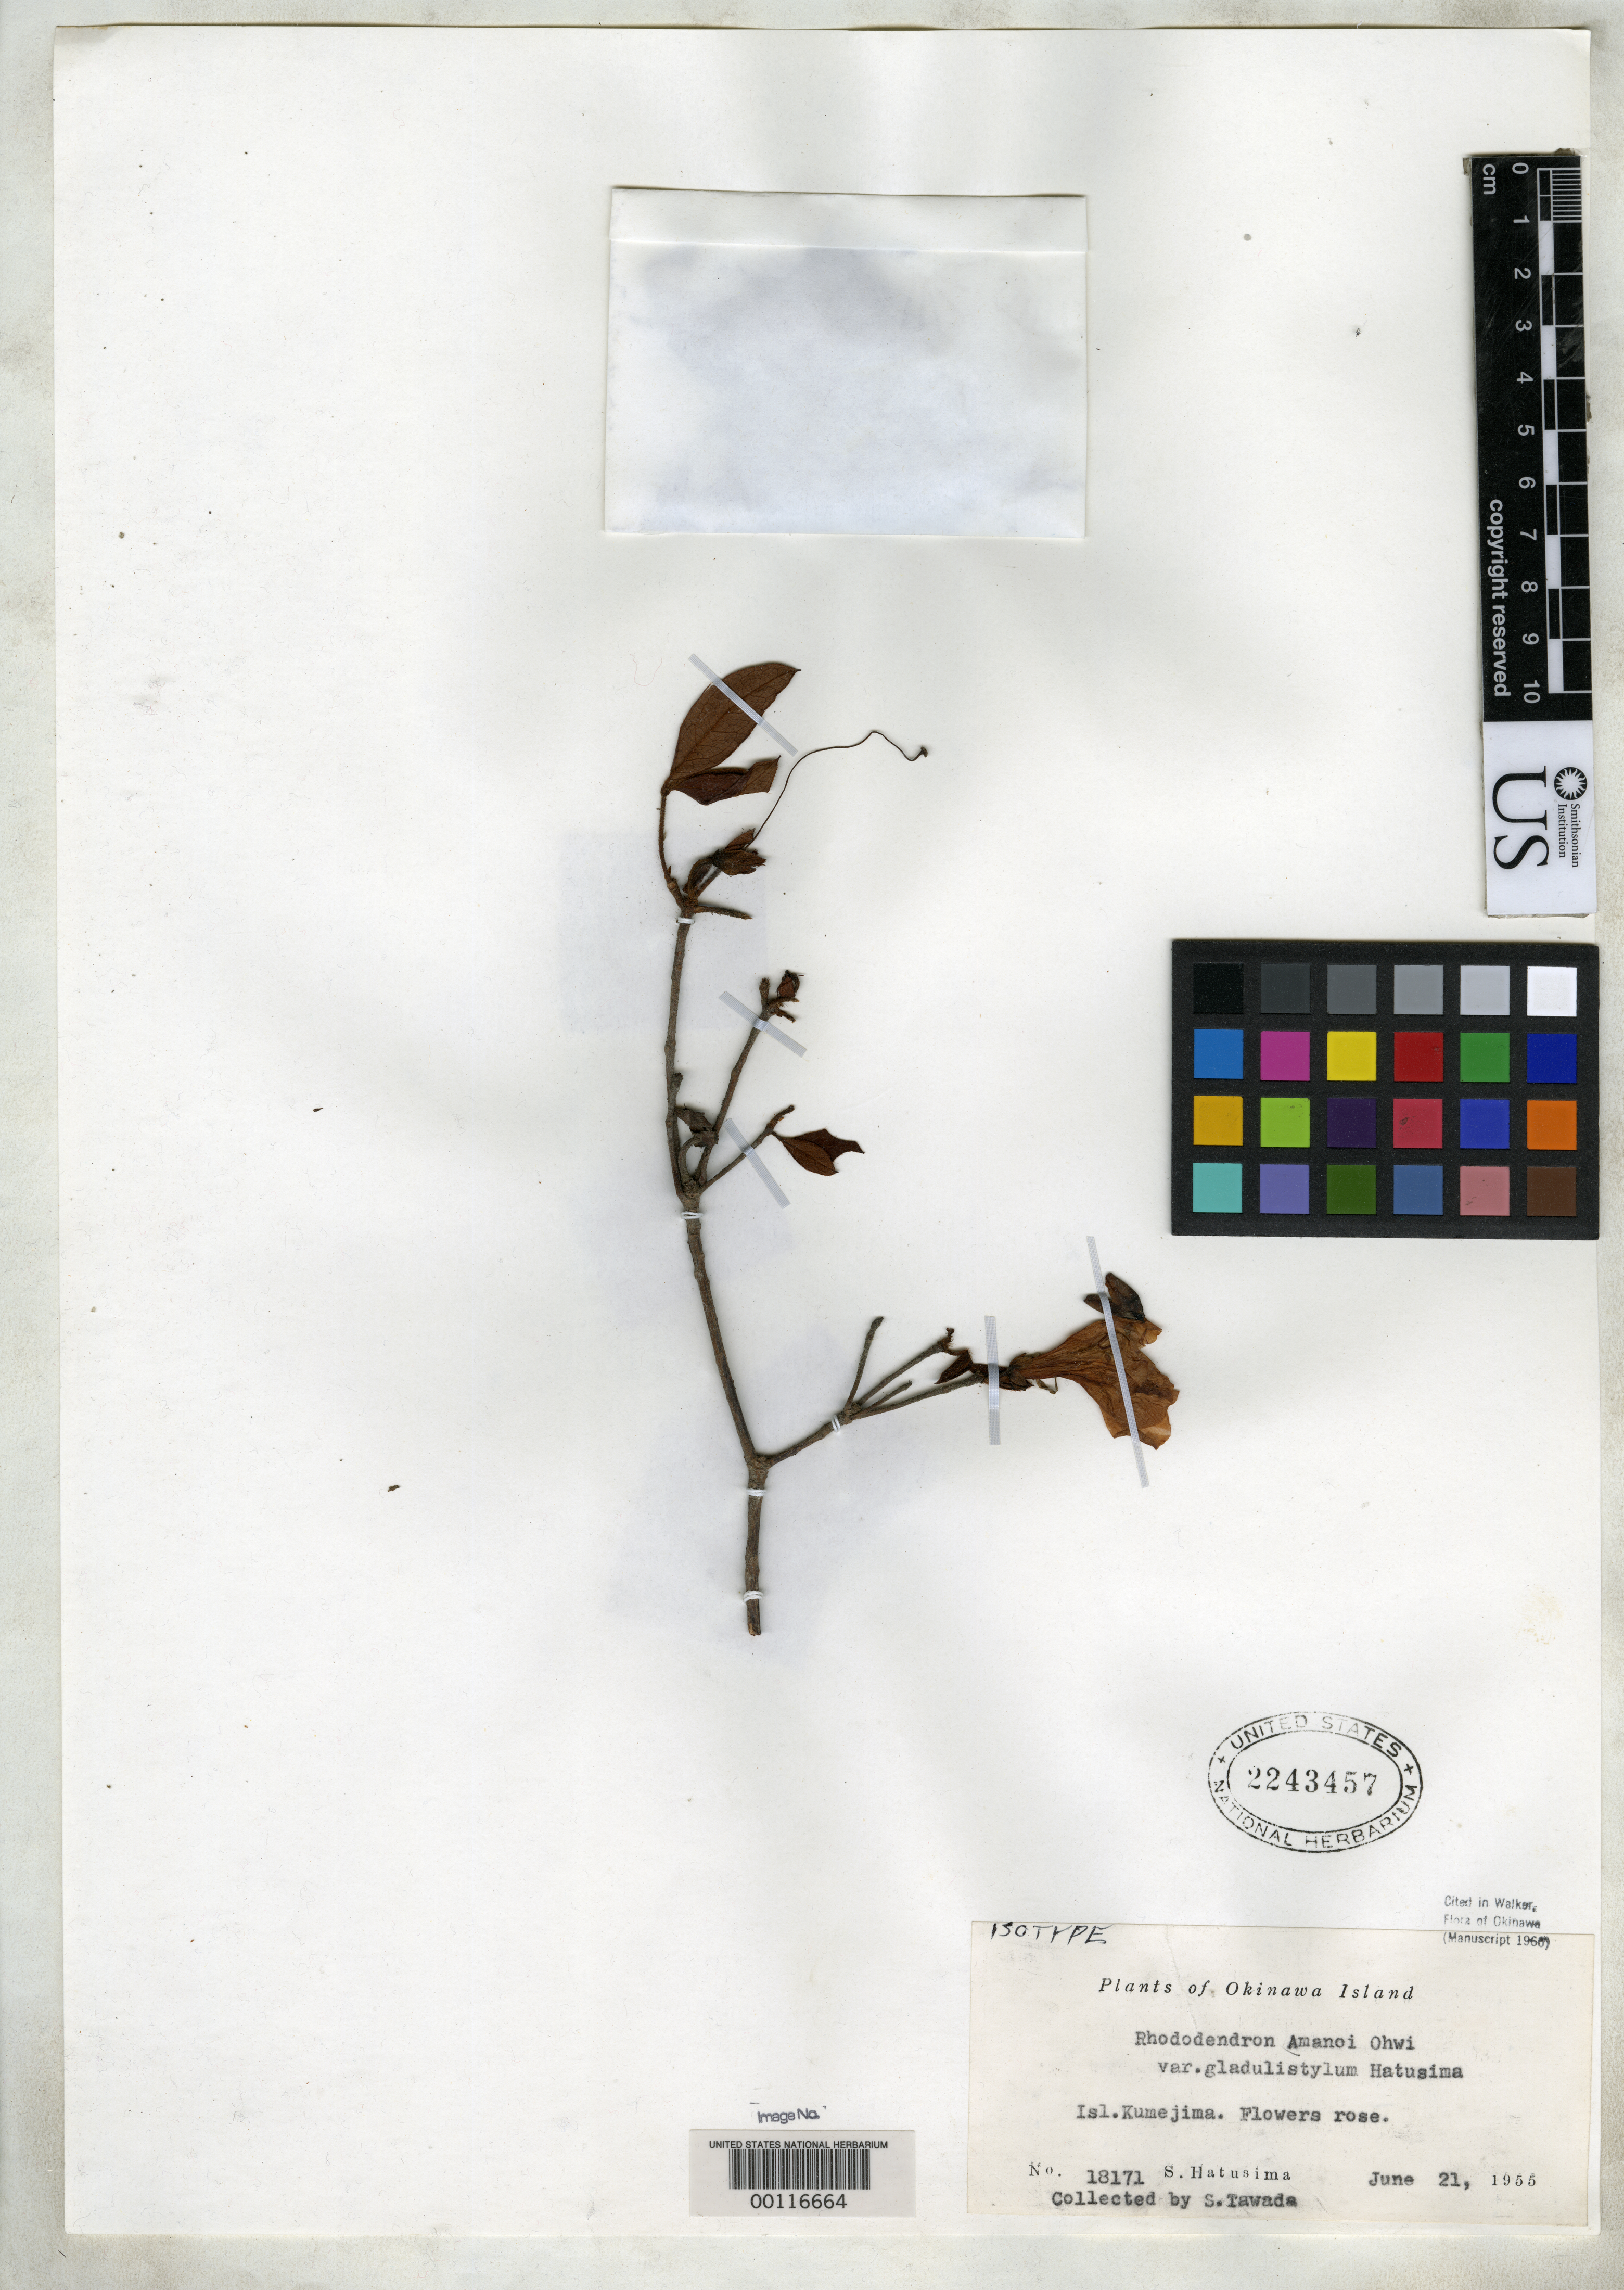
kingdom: Plantae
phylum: Tracheophyta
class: Magnoliopsida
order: Ericales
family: Ericaceae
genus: Rhododendron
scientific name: Rhododendron amanoi var. glandulistylum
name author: Hatus.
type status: Type Material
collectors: S. Tawada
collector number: Hatusima 18171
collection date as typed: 21 Jun 1955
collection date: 1955-06-21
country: Japan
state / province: Okinawa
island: Kume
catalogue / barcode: US 2243457